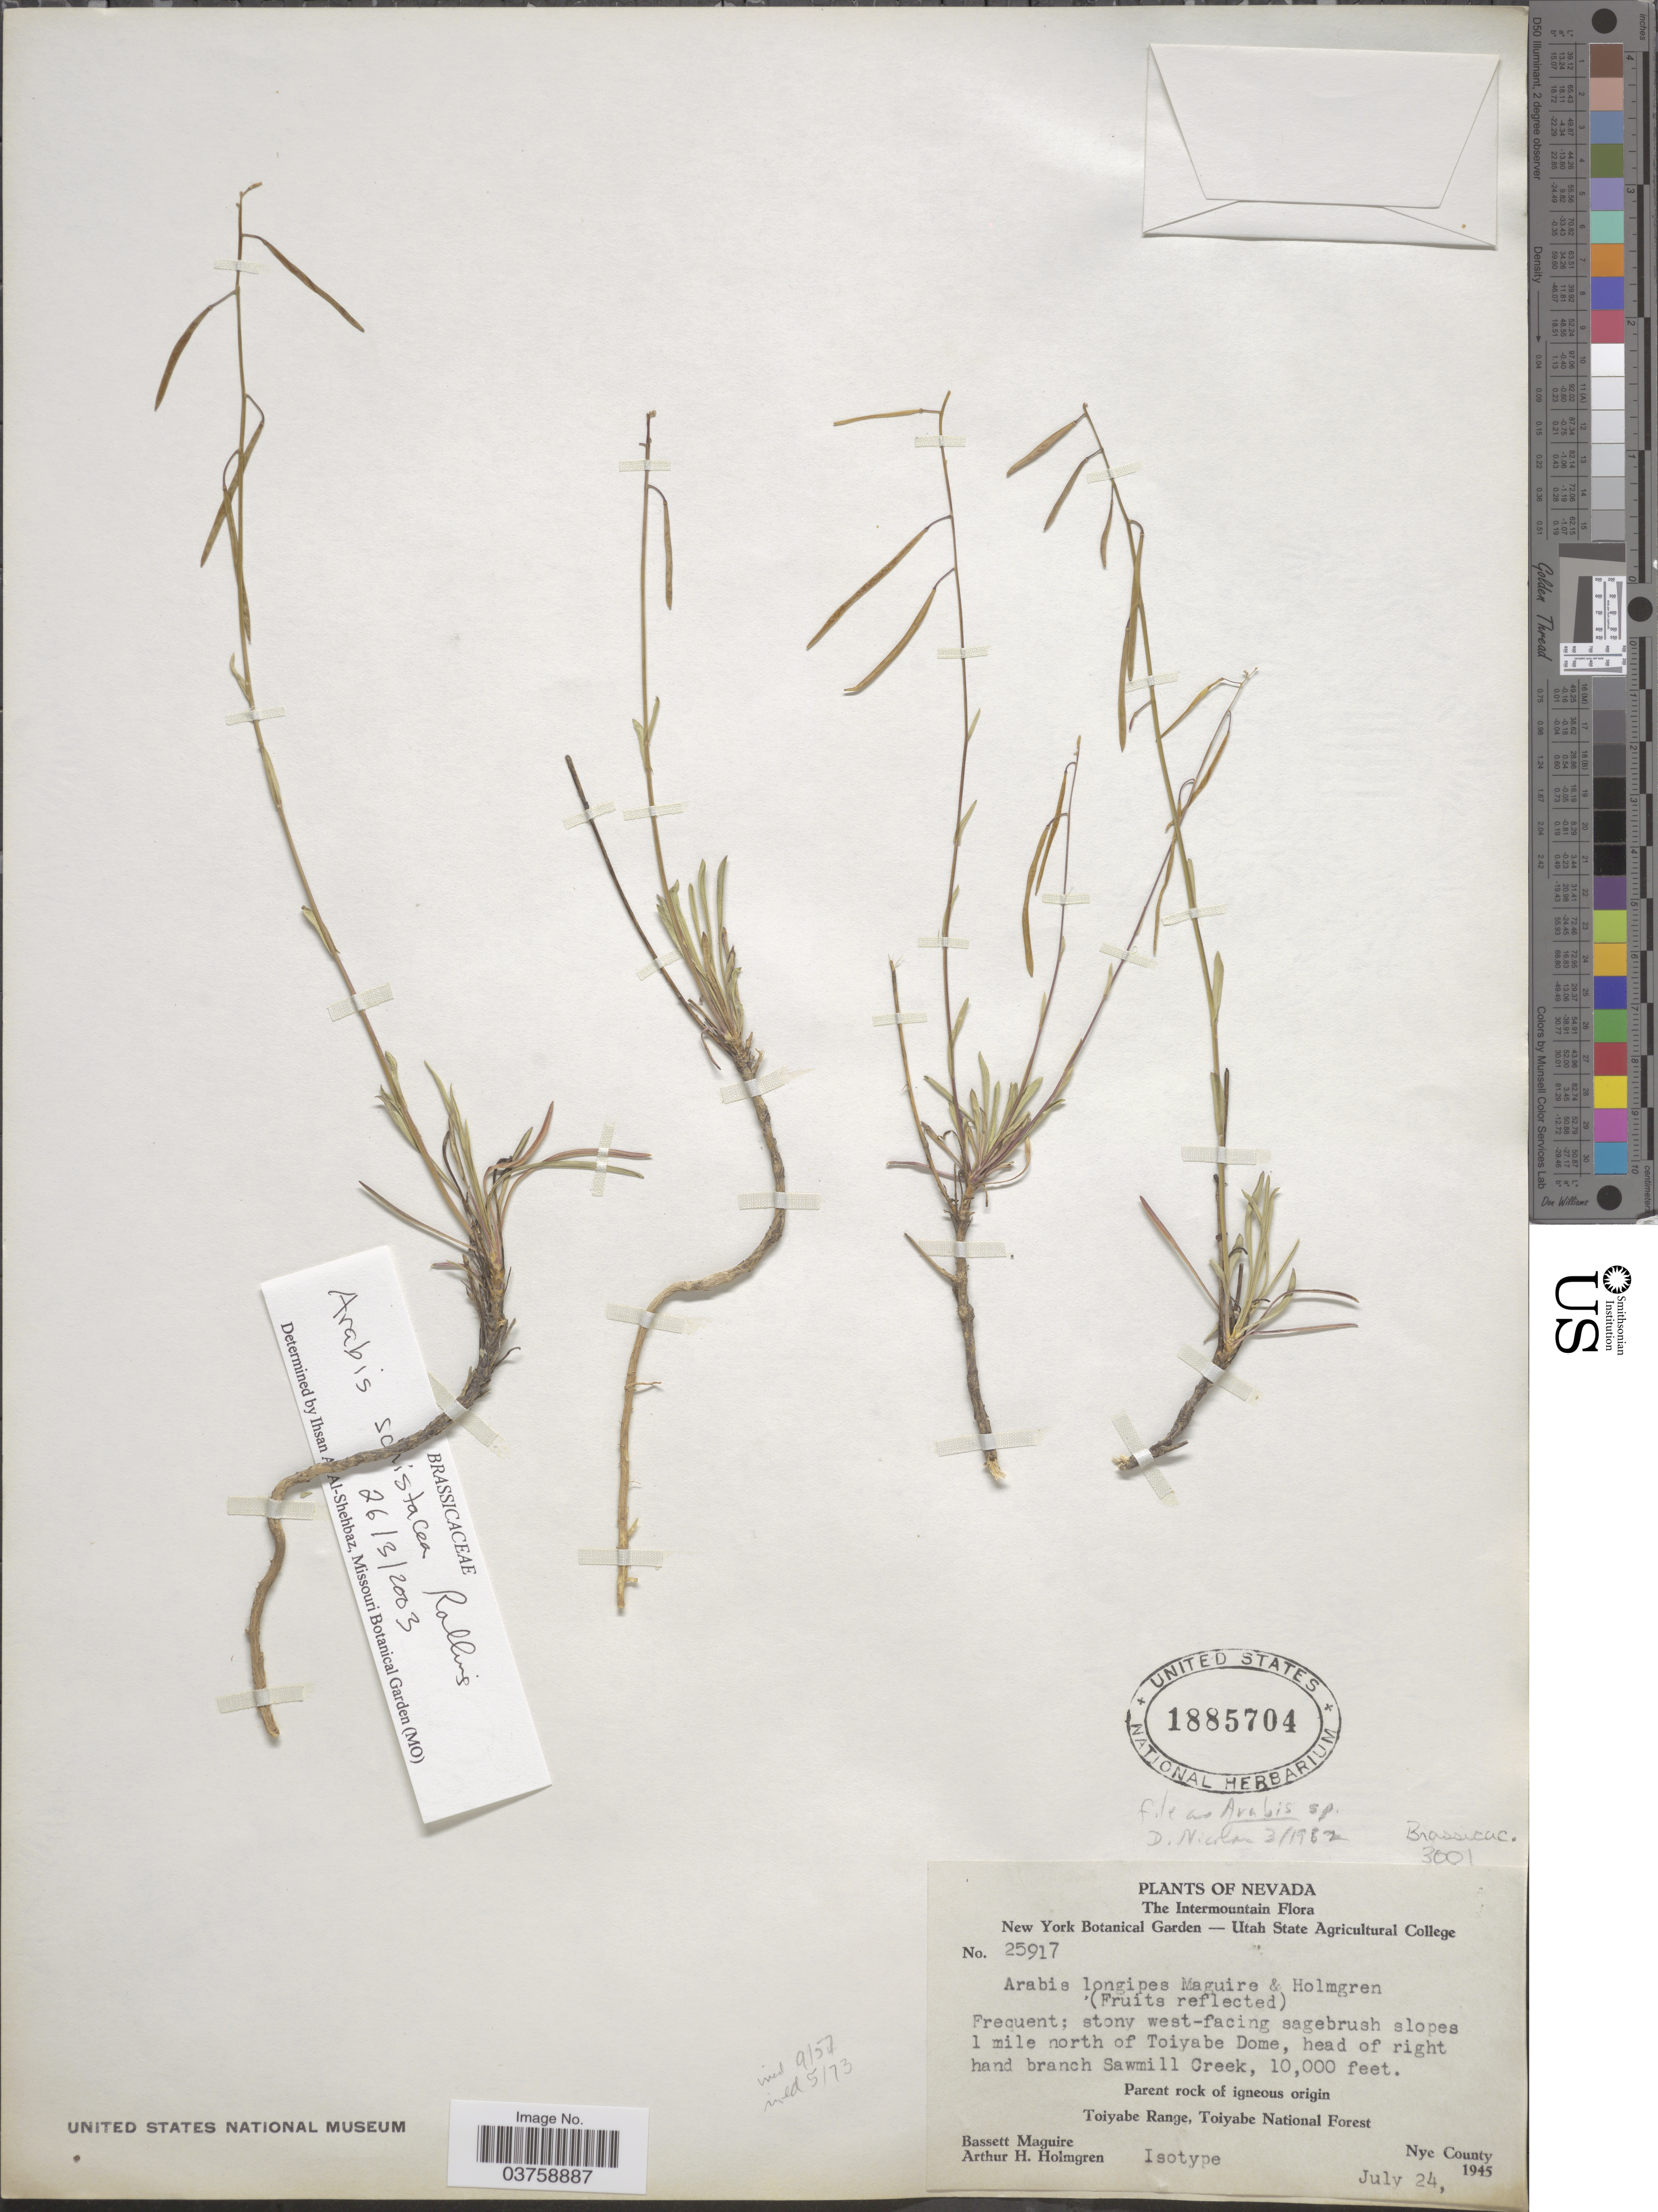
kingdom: Plantae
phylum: Tracheophyta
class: Magnoliopsida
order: Brassicales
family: Brassicaceae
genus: Arabis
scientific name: Arabis schistacea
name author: Rollins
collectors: B. Maguire & A. H. Holmgren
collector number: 25917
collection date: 1945-07-24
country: United States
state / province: Nevada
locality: The Intermountain. 1 mile north of Toiyabe Dome, head of right hand branch Sawmill Creek. Parent rock of igneous origin Toiyabe Range, Toiyabe National Forest. Nye County.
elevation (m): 3048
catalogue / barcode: US 1885704